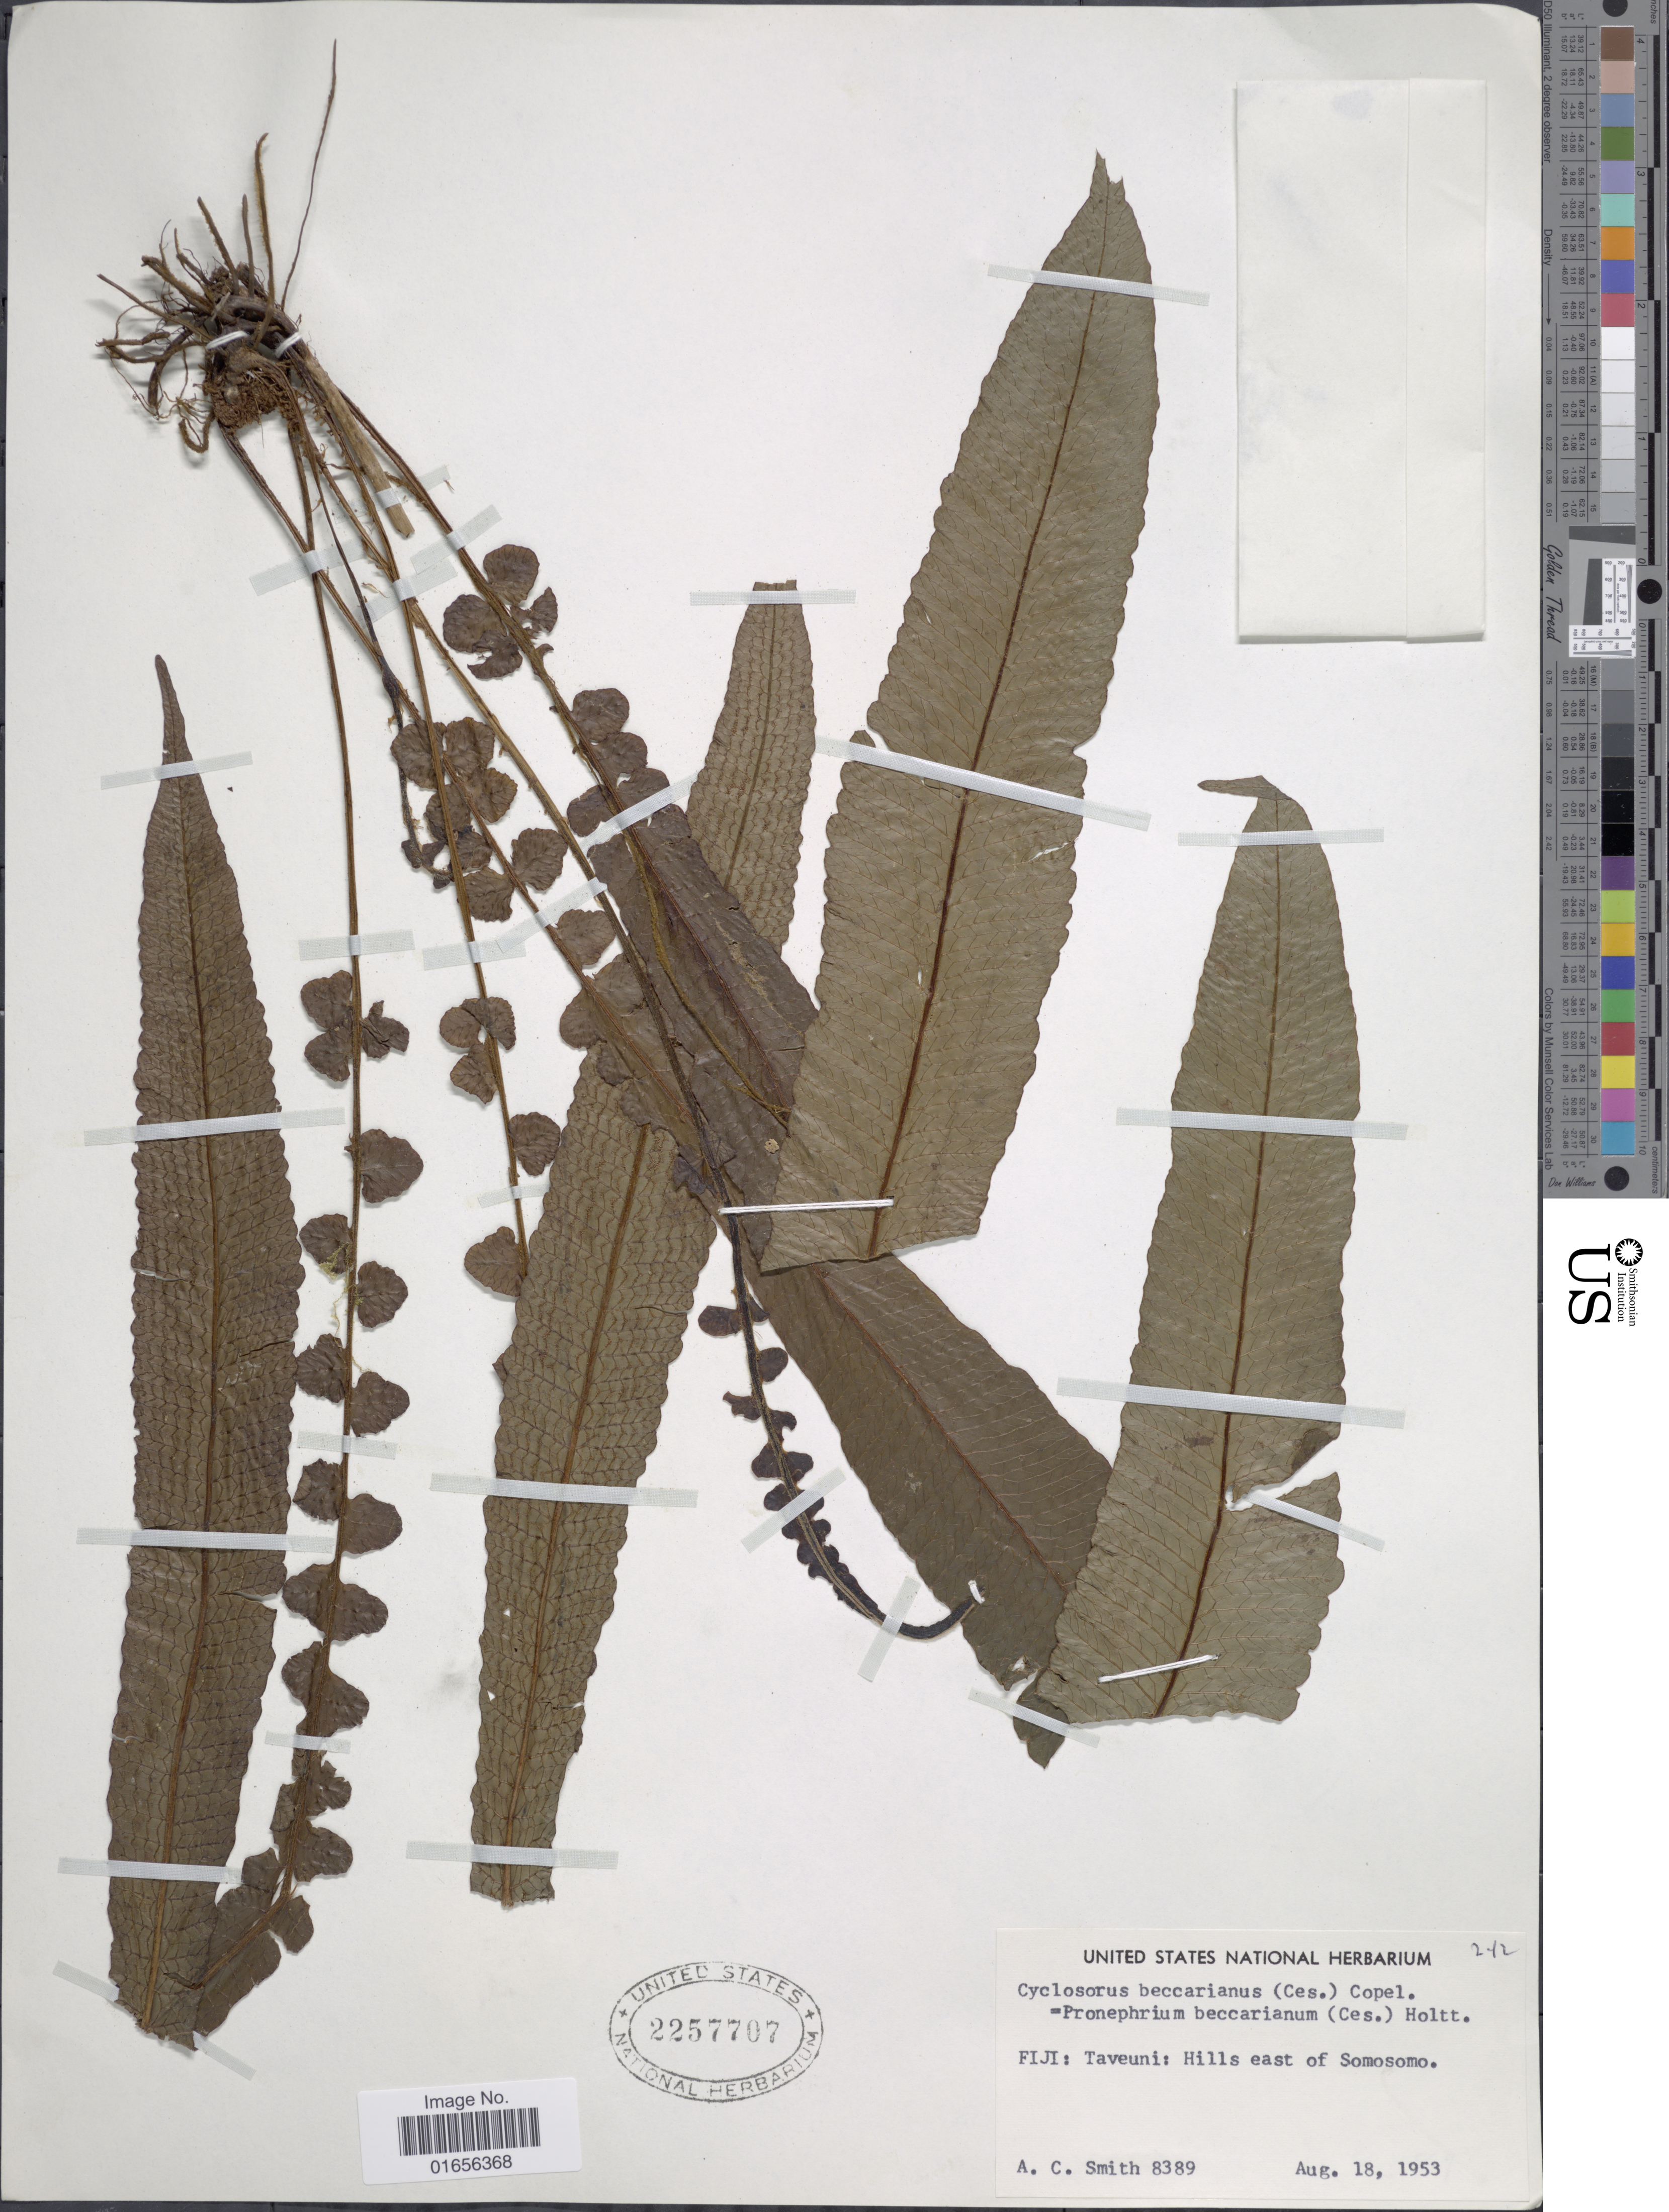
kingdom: Plantae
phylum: Tracheophyta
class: Polypodiopsida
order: Polypodiales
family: Thelypteridaceae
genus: Pronephrium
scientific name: Pronephrium beccarianum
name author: (Ces.) Holttum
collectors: A. C. Smith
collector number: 8389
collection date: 1953-08-18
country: Fiji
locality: FijiL Taveuni: Hills east of Somosomo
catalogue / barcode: US 2257707